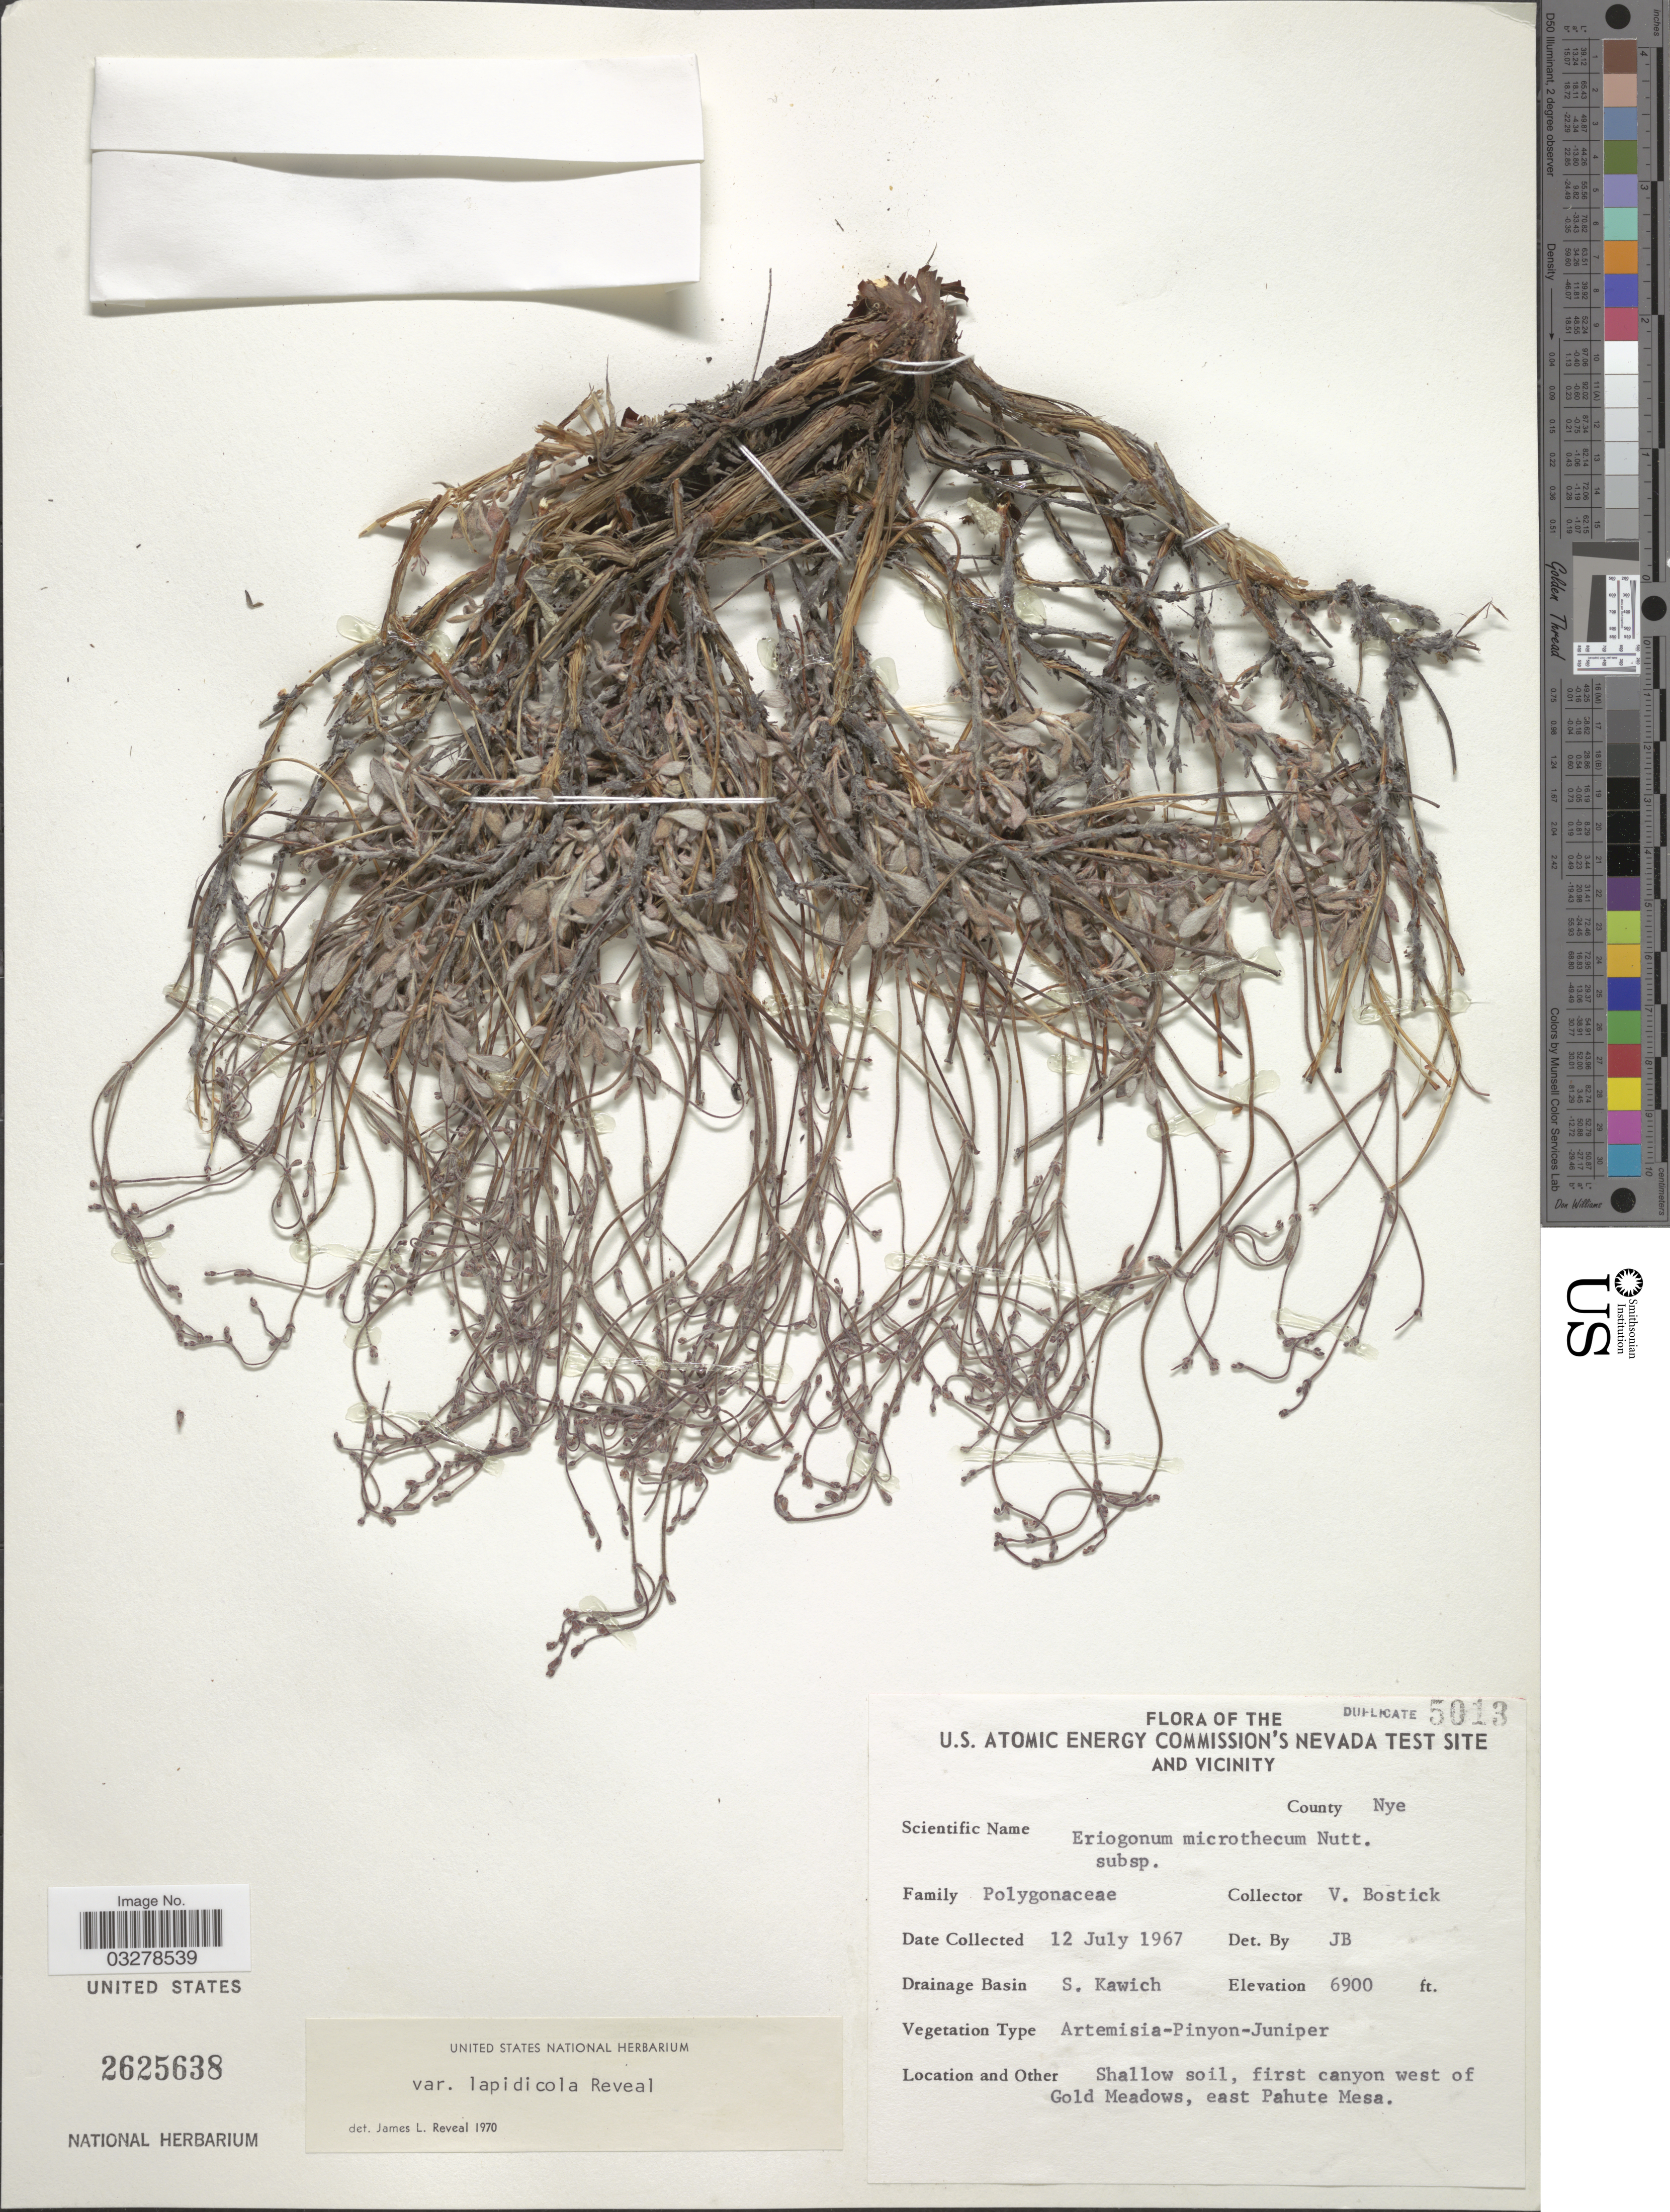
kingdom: Plantae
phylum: Tracheophyta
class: Magnoliopsida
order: Caryophyllales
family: Polygonaceae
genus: Eriogonum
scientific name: Eriogonum microtheca var. lapidicola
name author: Reveal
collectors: V. Bostick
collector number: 5013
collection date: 1967-07-12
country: United States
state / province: Nevada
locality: U.S. Atomic Energy Commission's Nevada Test Site and Vicinity. County Nye. Drainage Basin S. Kawich. First canyon west of Gold Meadows, east Pahute Mesa.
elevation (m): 2103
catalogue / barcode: US 2625638